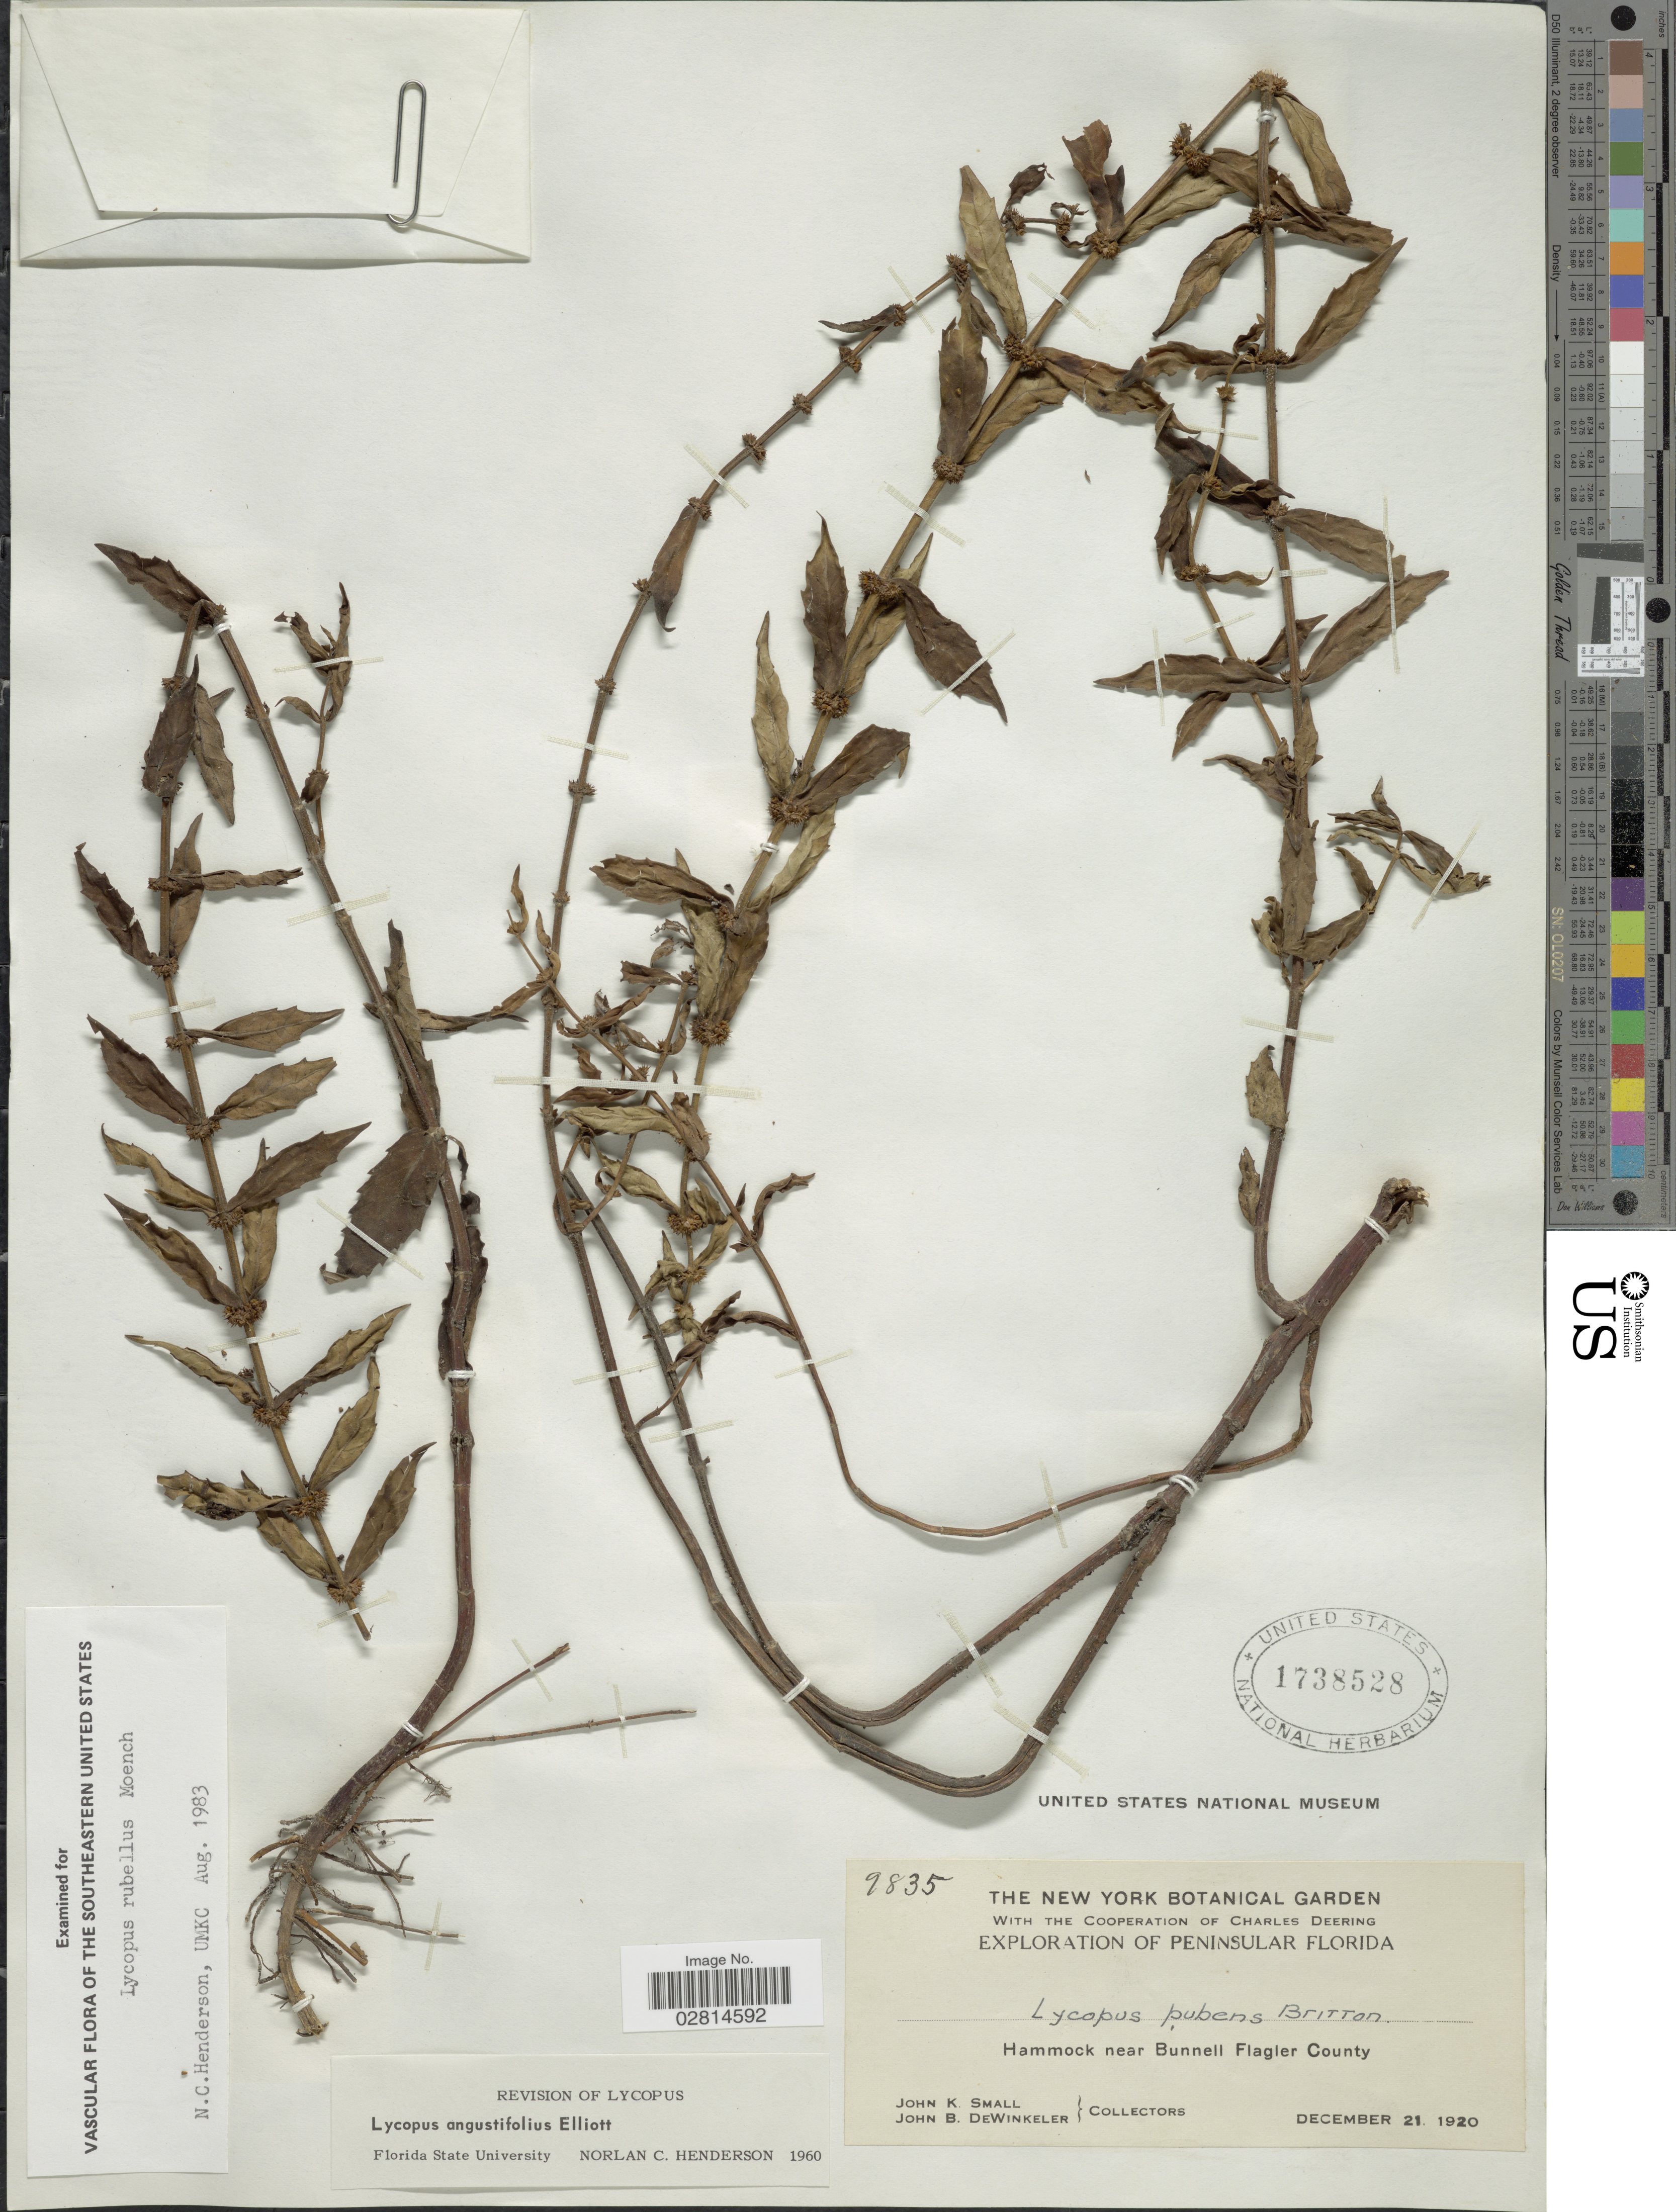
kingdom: Plantae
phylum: Tracheophyta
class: Magnoliopsida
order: Lamiales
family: Lamiaceae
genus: Lycopus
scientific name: Lycopus angustifolius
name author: Elliott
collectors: J. K. Small & J. B. Dewinkeler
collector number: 9835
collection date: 1920-12-21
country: United States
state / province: Florida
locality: Peninsular Florida. Hammock near Bunnell Flagler County.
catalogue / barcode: US 1738528